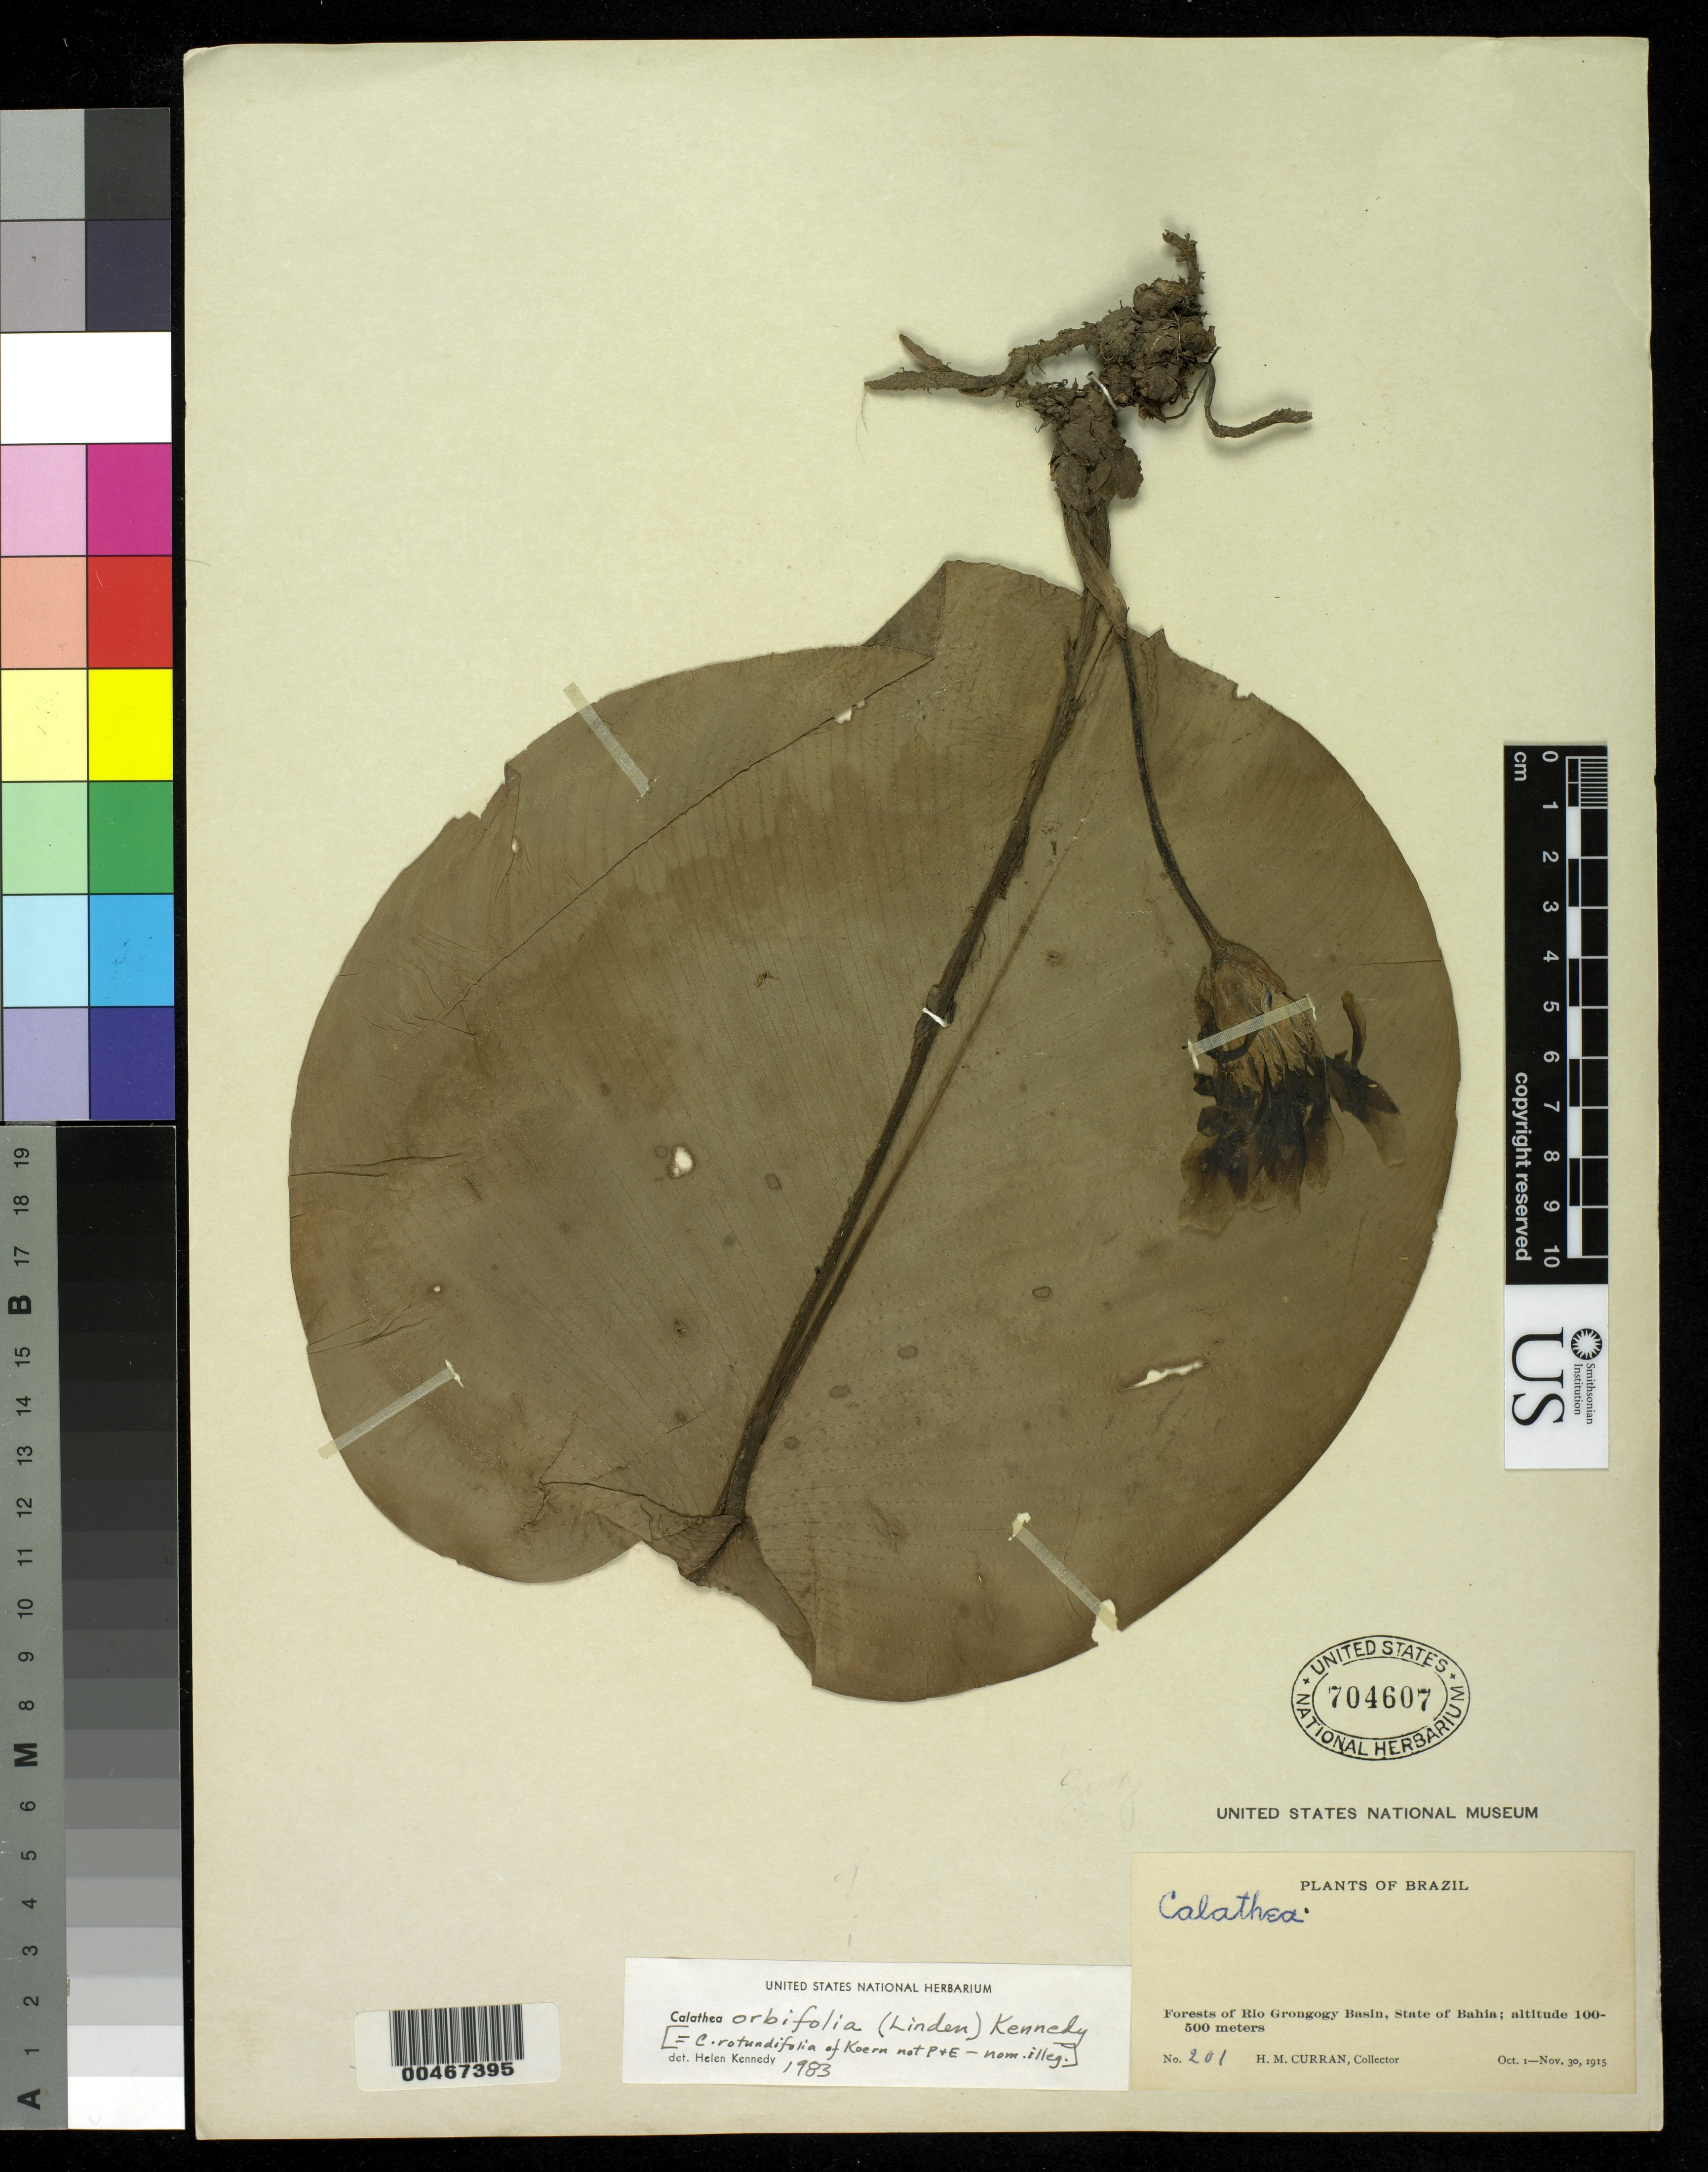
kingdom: Plantae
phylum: Tracheophyta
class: Liliopsida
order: Zingiberales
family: Marantaceae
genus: Goeppertia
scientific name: Goeppertia orbifolia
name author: (Linden) Borchs. & S. Suárez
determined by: Strong, M. T., (US), Smithsonian Institution - National Museum of Natural History (UNITED STATES)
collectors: H. M. Curran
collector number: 201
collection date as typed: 01 Oct 1915 to 30 Nov 1915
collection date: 1915-10-01/1915-11-30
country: Brazil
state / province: Bahia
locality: Rio grongogy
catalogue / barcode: US 704607